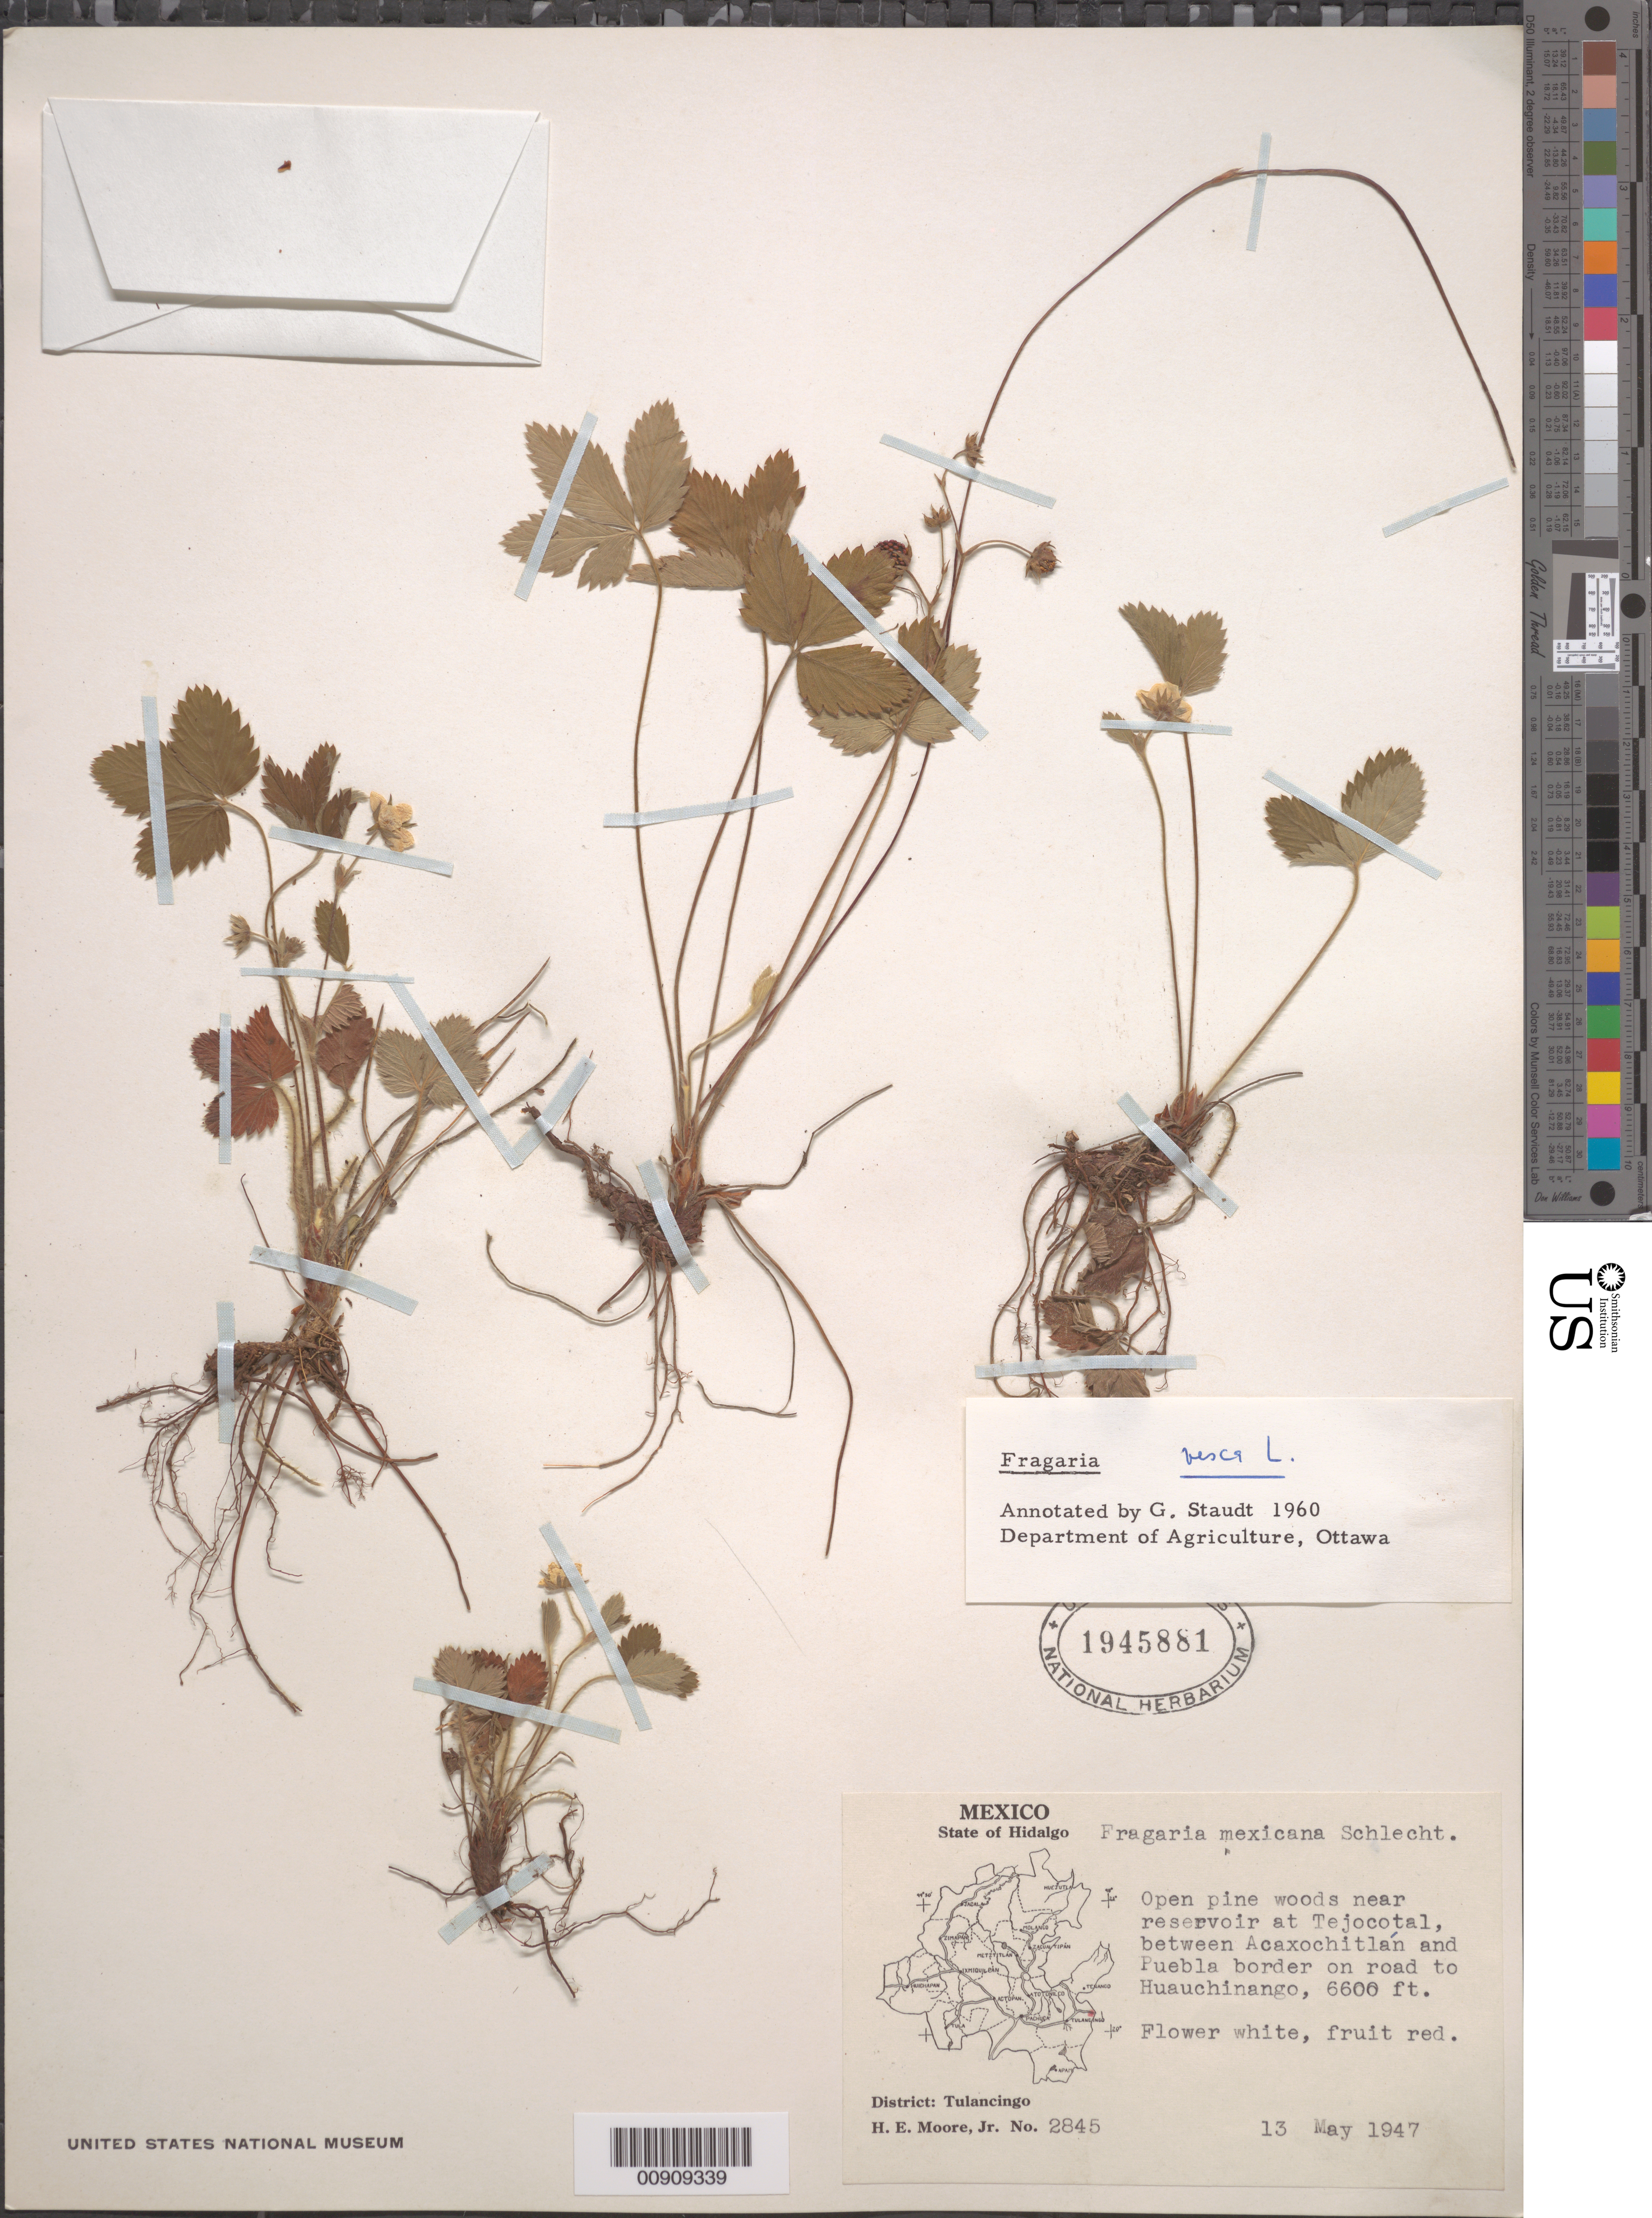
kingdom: Plantae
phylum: Tracheophyta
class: Magnoliopsida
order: Rosales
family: Rosaceae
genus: Fragaria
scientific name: Fragaria vesca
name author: L.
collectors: H. E. Moore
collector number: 2845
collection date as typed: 13 May 1947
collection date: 1947-05-13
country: Mexico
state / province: Hidalgo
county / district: Tulancingo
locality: Near reservoir at Tejocotal, between Acaxochitlán and Puebla border on road to Huachinango, District Tulancingo, State of Hidalgo.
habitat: Open pine woods.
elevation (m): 2012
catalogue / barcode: US 1945881